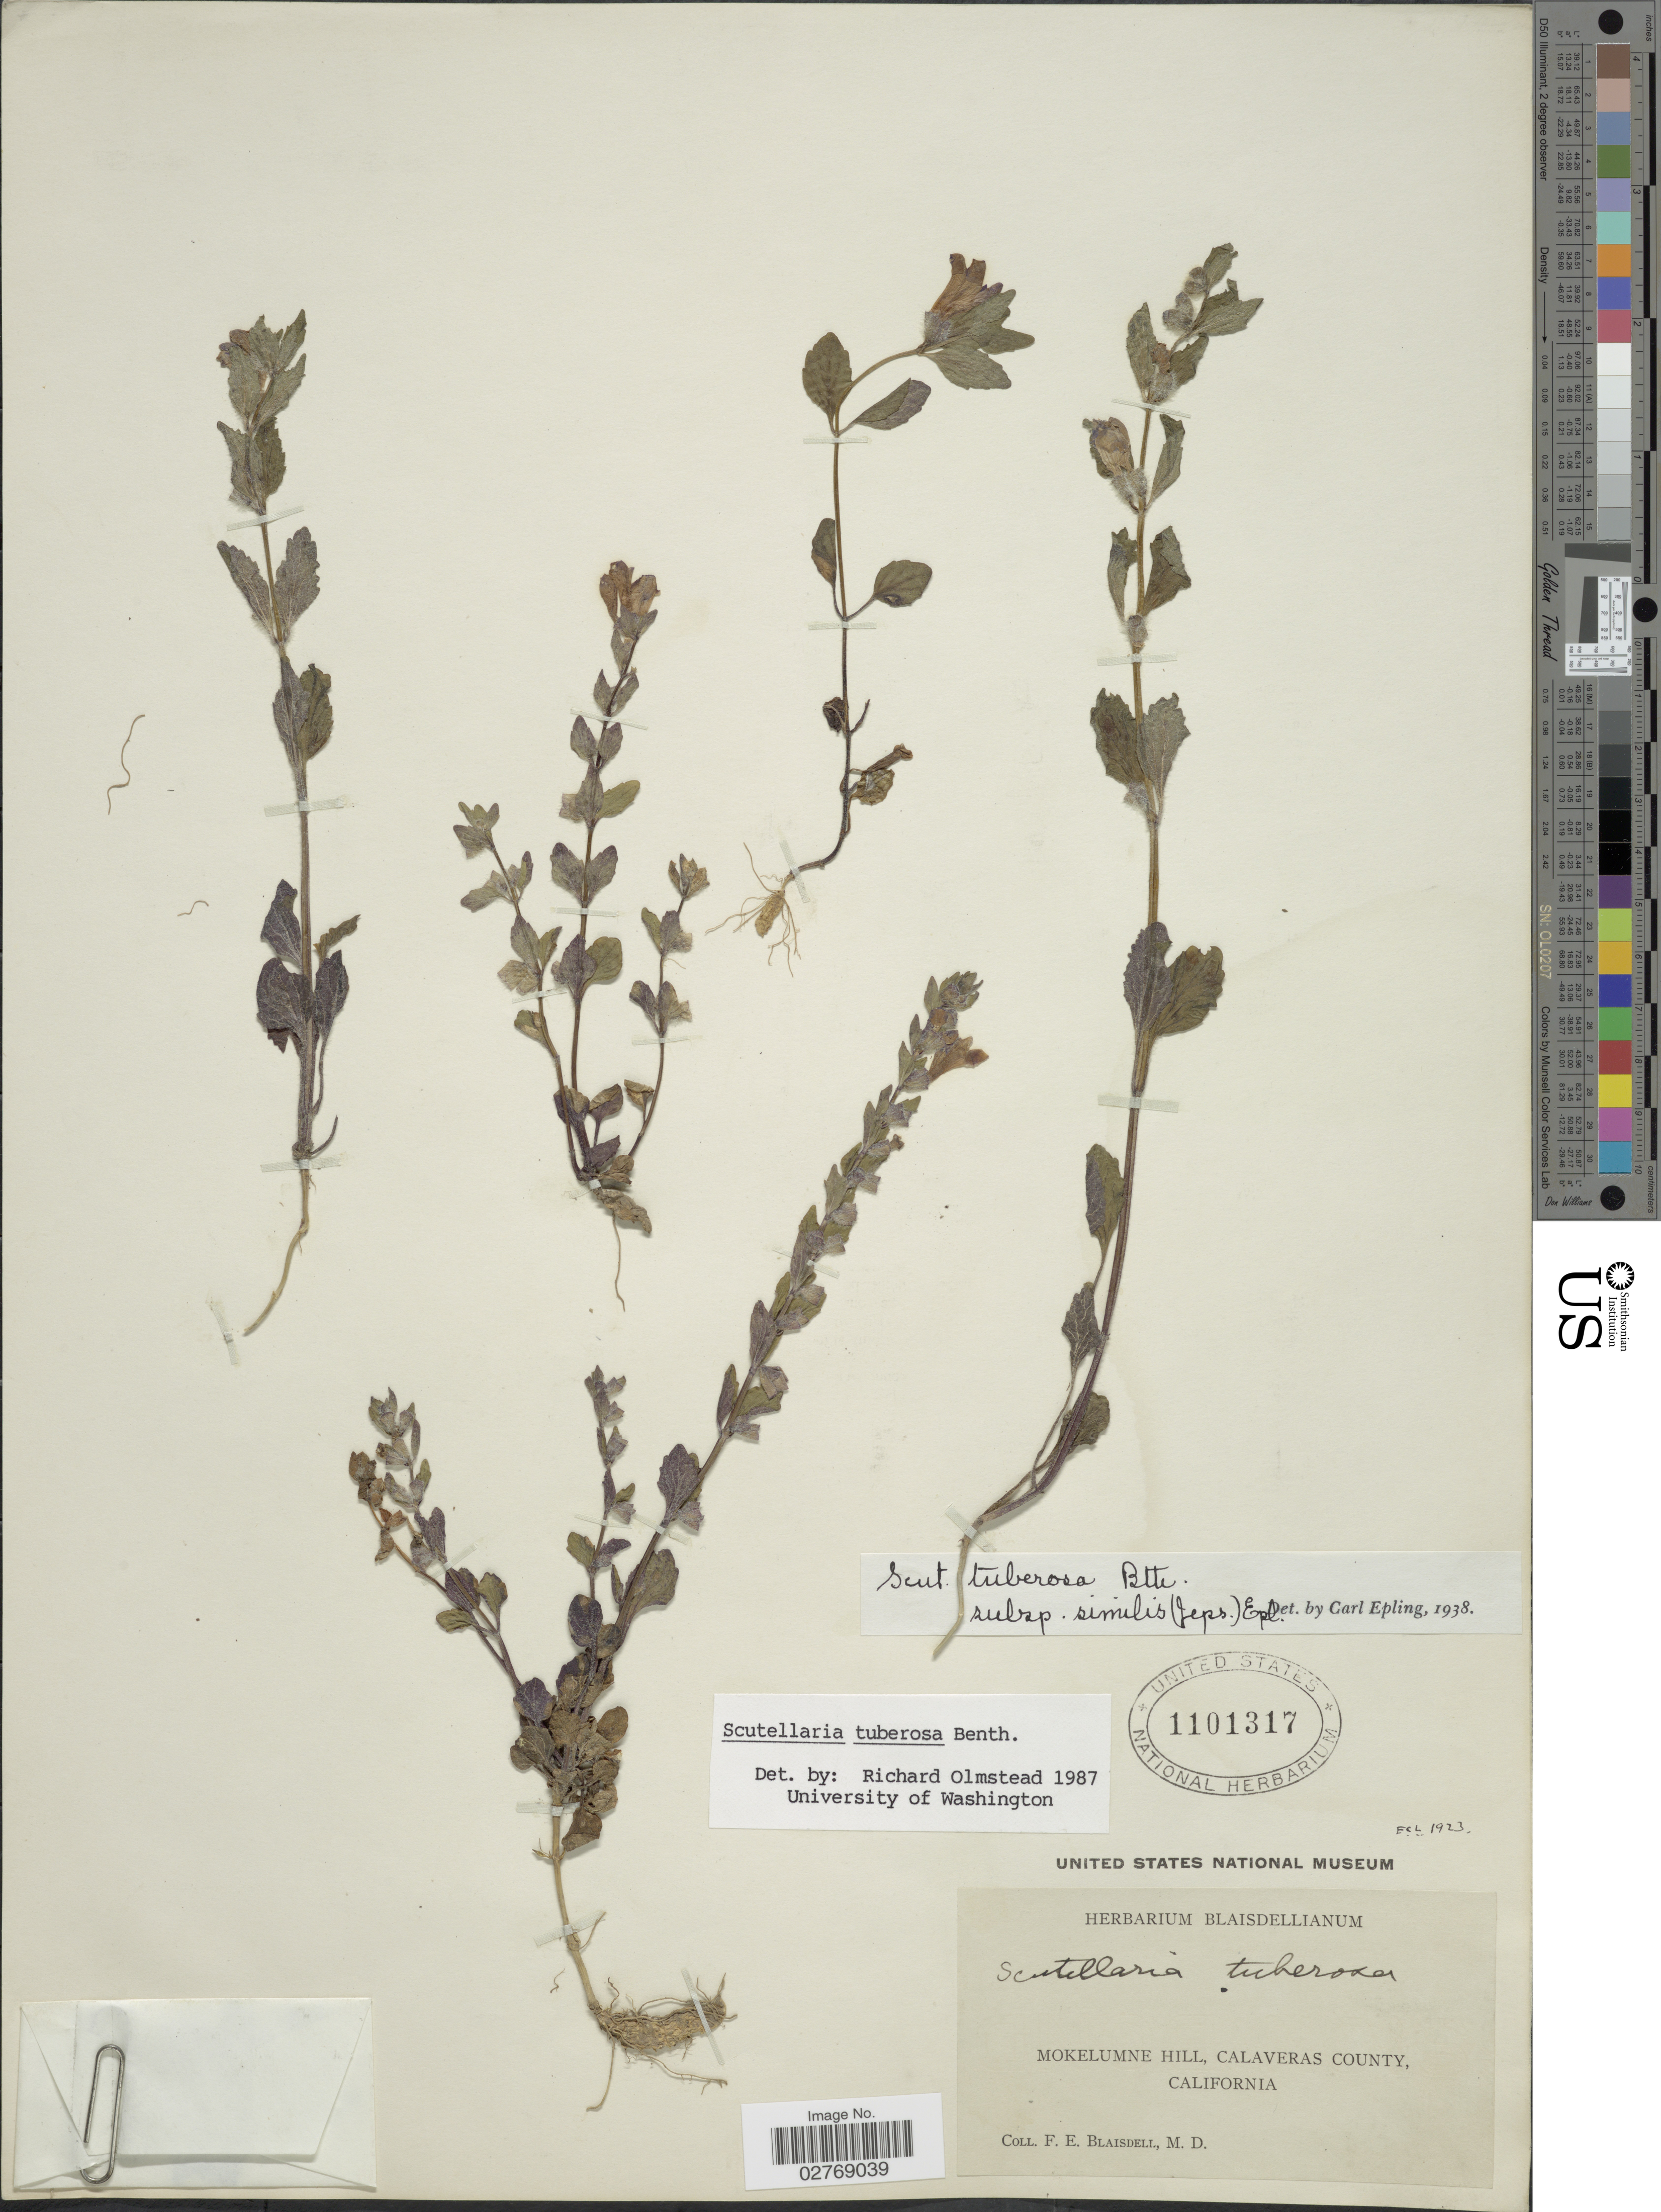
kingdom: Plantae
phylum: Tracheophyta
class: Magnoliopsida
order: Lamiales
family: Lamiaceae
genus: Scutellaria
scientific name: Scutellaria tuberosa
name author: Benth.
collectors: F. Blaisdell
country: United States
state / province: California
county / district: Calaveras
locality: Mokelumne Hill, Calaveras County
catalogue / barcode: US 1101317